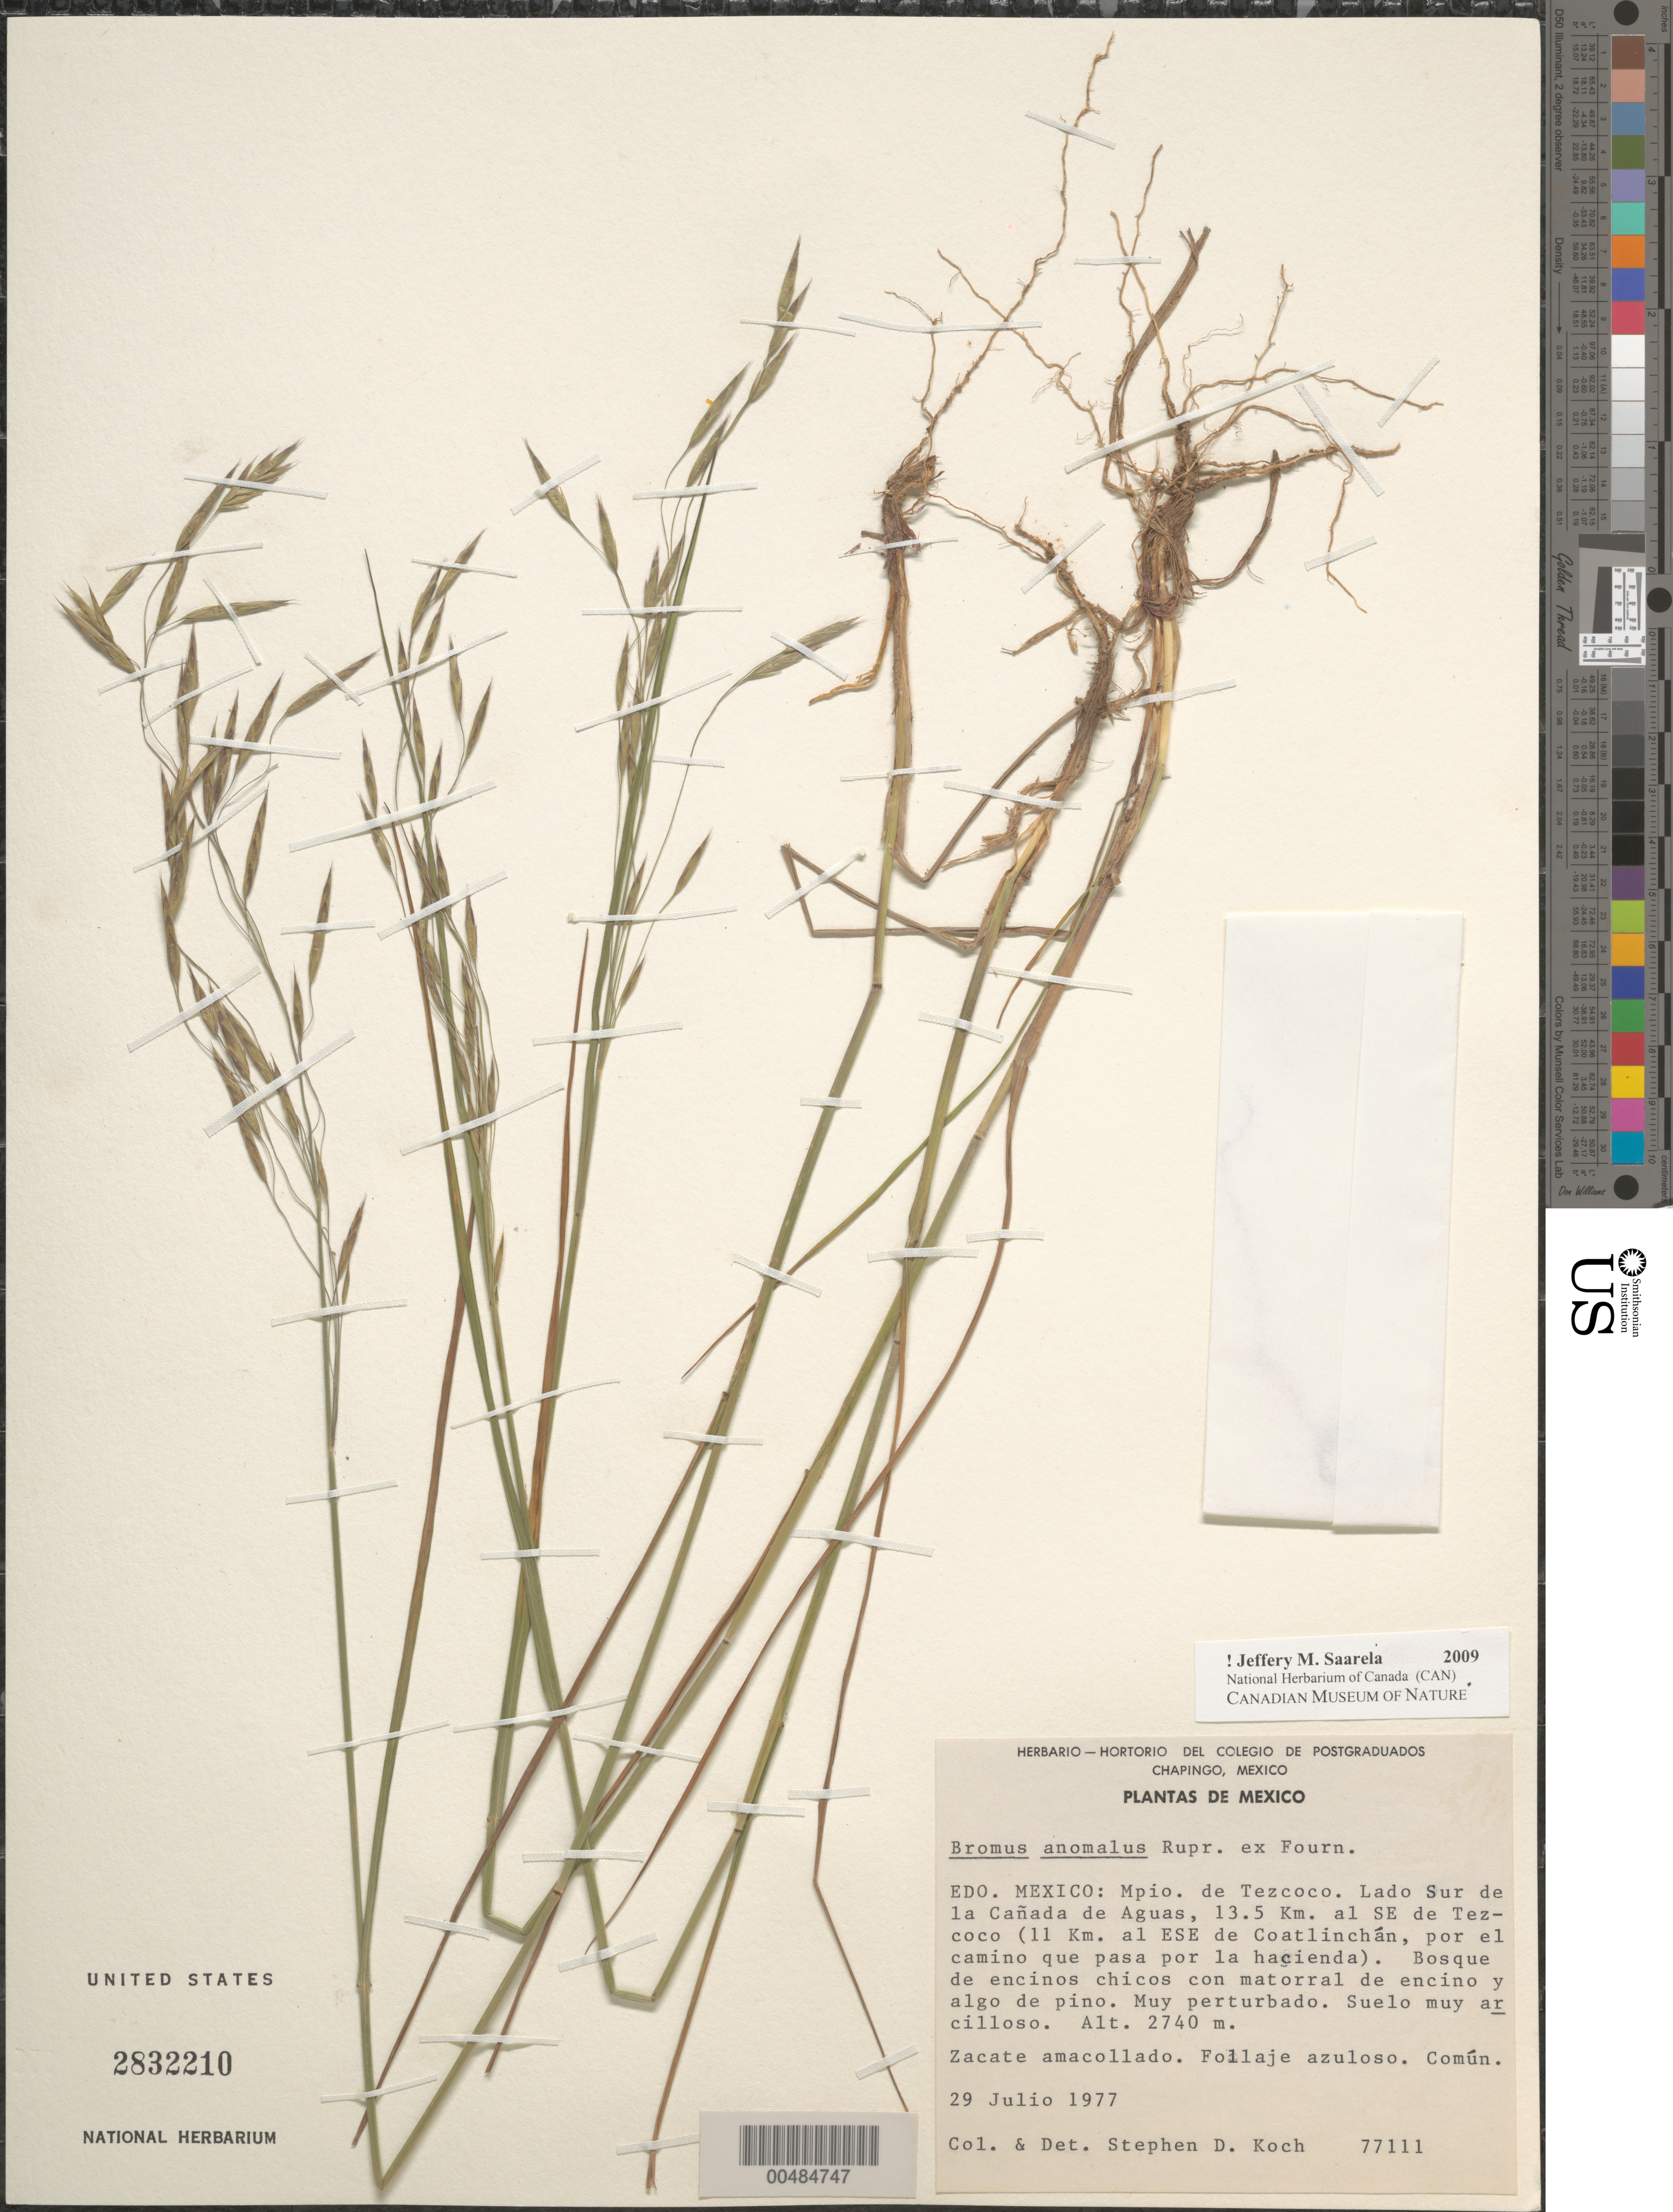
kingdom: Plantae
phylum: Tracheophyta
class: Liliopsida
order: Poales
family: Poaceae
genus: Bromus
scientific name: Bromus anomalus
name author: Rupr. ex E. Fourn.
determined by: Koch, S. D.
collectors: S. D. Koch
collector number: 77111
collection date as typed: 29 Jul 1977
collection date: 1977-07-29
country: Mexico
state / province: México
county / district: Texcoco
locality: Lado Sur de la Cañada de Aguas, 13.5 km al SE de Tezcoco (11 km al ESE de Coatlinchán, por el camino que pasa.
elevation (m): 2740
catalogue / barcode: US 2832210